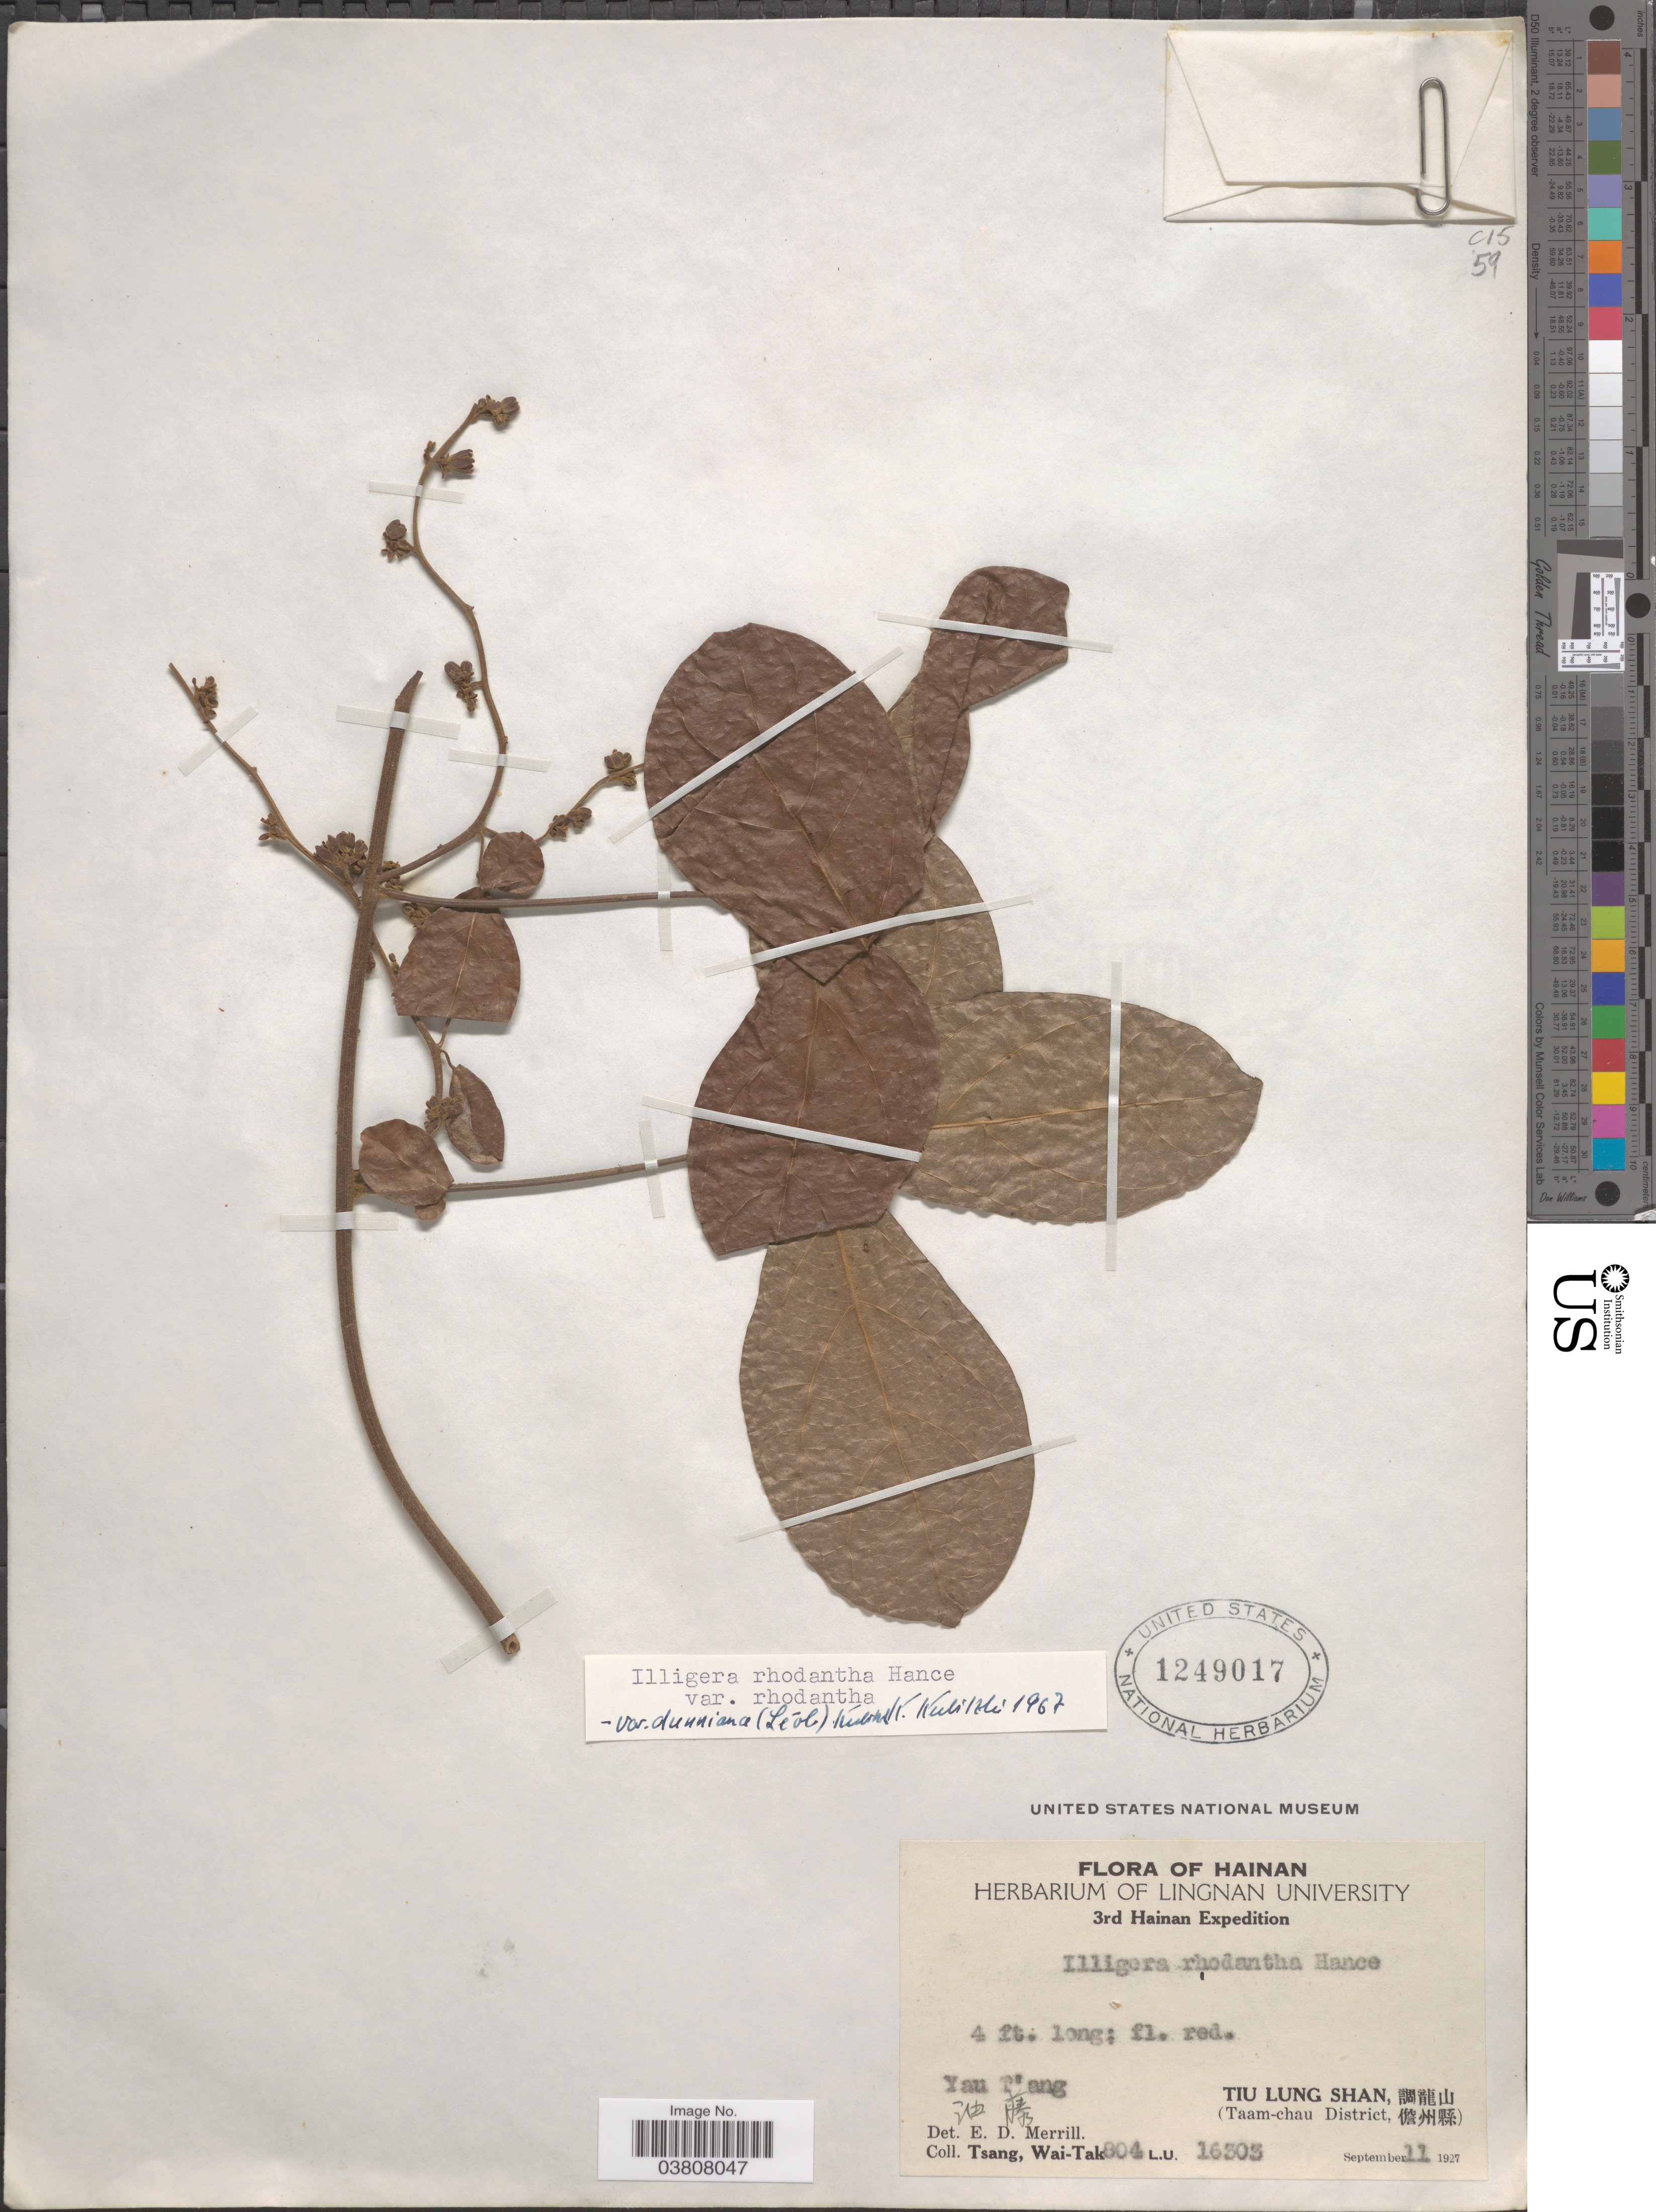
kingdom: Plantae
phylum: Tracheophyta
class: Magnoliopsida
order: Laurales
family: Hernandiaceae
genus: Illigera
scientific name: Illigera rhodantha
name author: Hance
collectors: W. T. Tsang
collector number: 804L.U.16303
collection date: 1927-09-11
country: China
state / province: Hainan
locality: Yau T'ang X. Tiu Lung Shan, X. (Taam-chau District, X).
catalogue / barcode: US 1249017